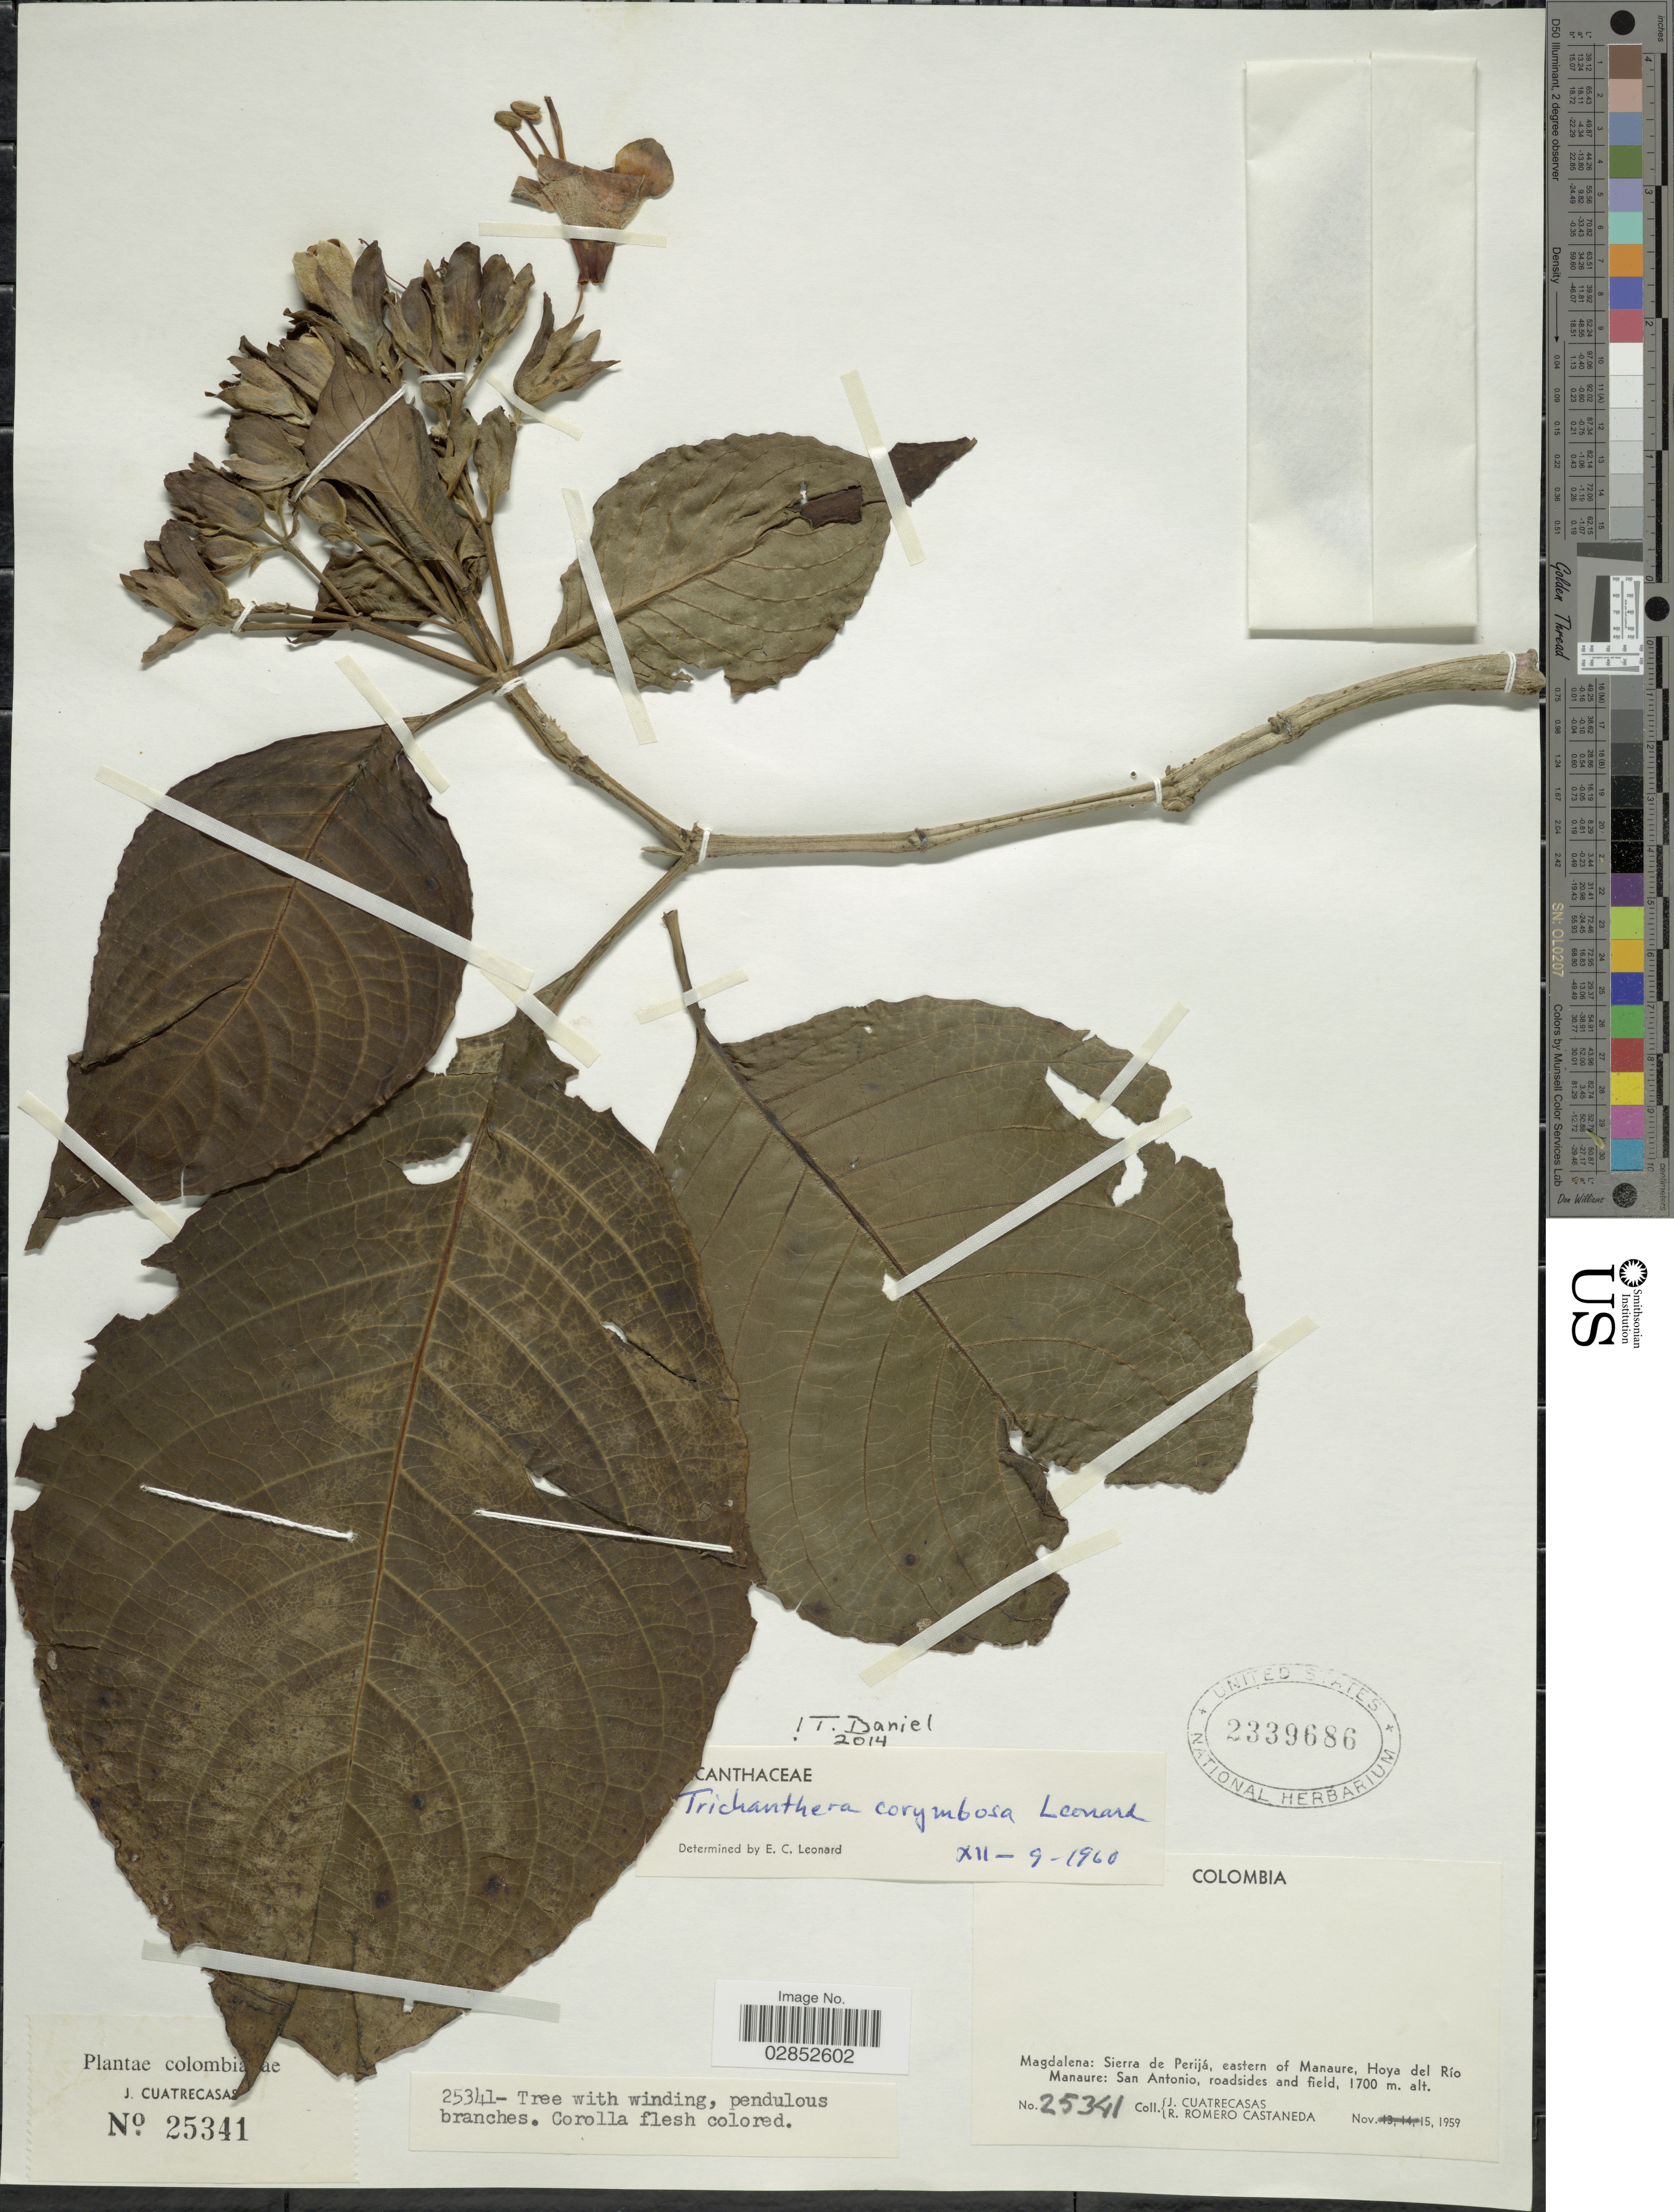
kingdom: Plantae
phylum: Tracheophyta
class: Magnoliopsida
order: Lamiales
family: Acanthaceae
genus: Trichanthera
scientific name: Trichanthera corymbosa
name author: Leonard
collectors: J. Cuatrecasas & R. Romero Castañeda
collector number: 25341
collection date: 1959-11-15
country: Colombia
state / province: Magdalena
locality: Sierra de Perijá, eastern of Manaure, Hoya del Río Manaure: San Antonio.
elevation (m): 1700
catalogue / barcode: US 2339686